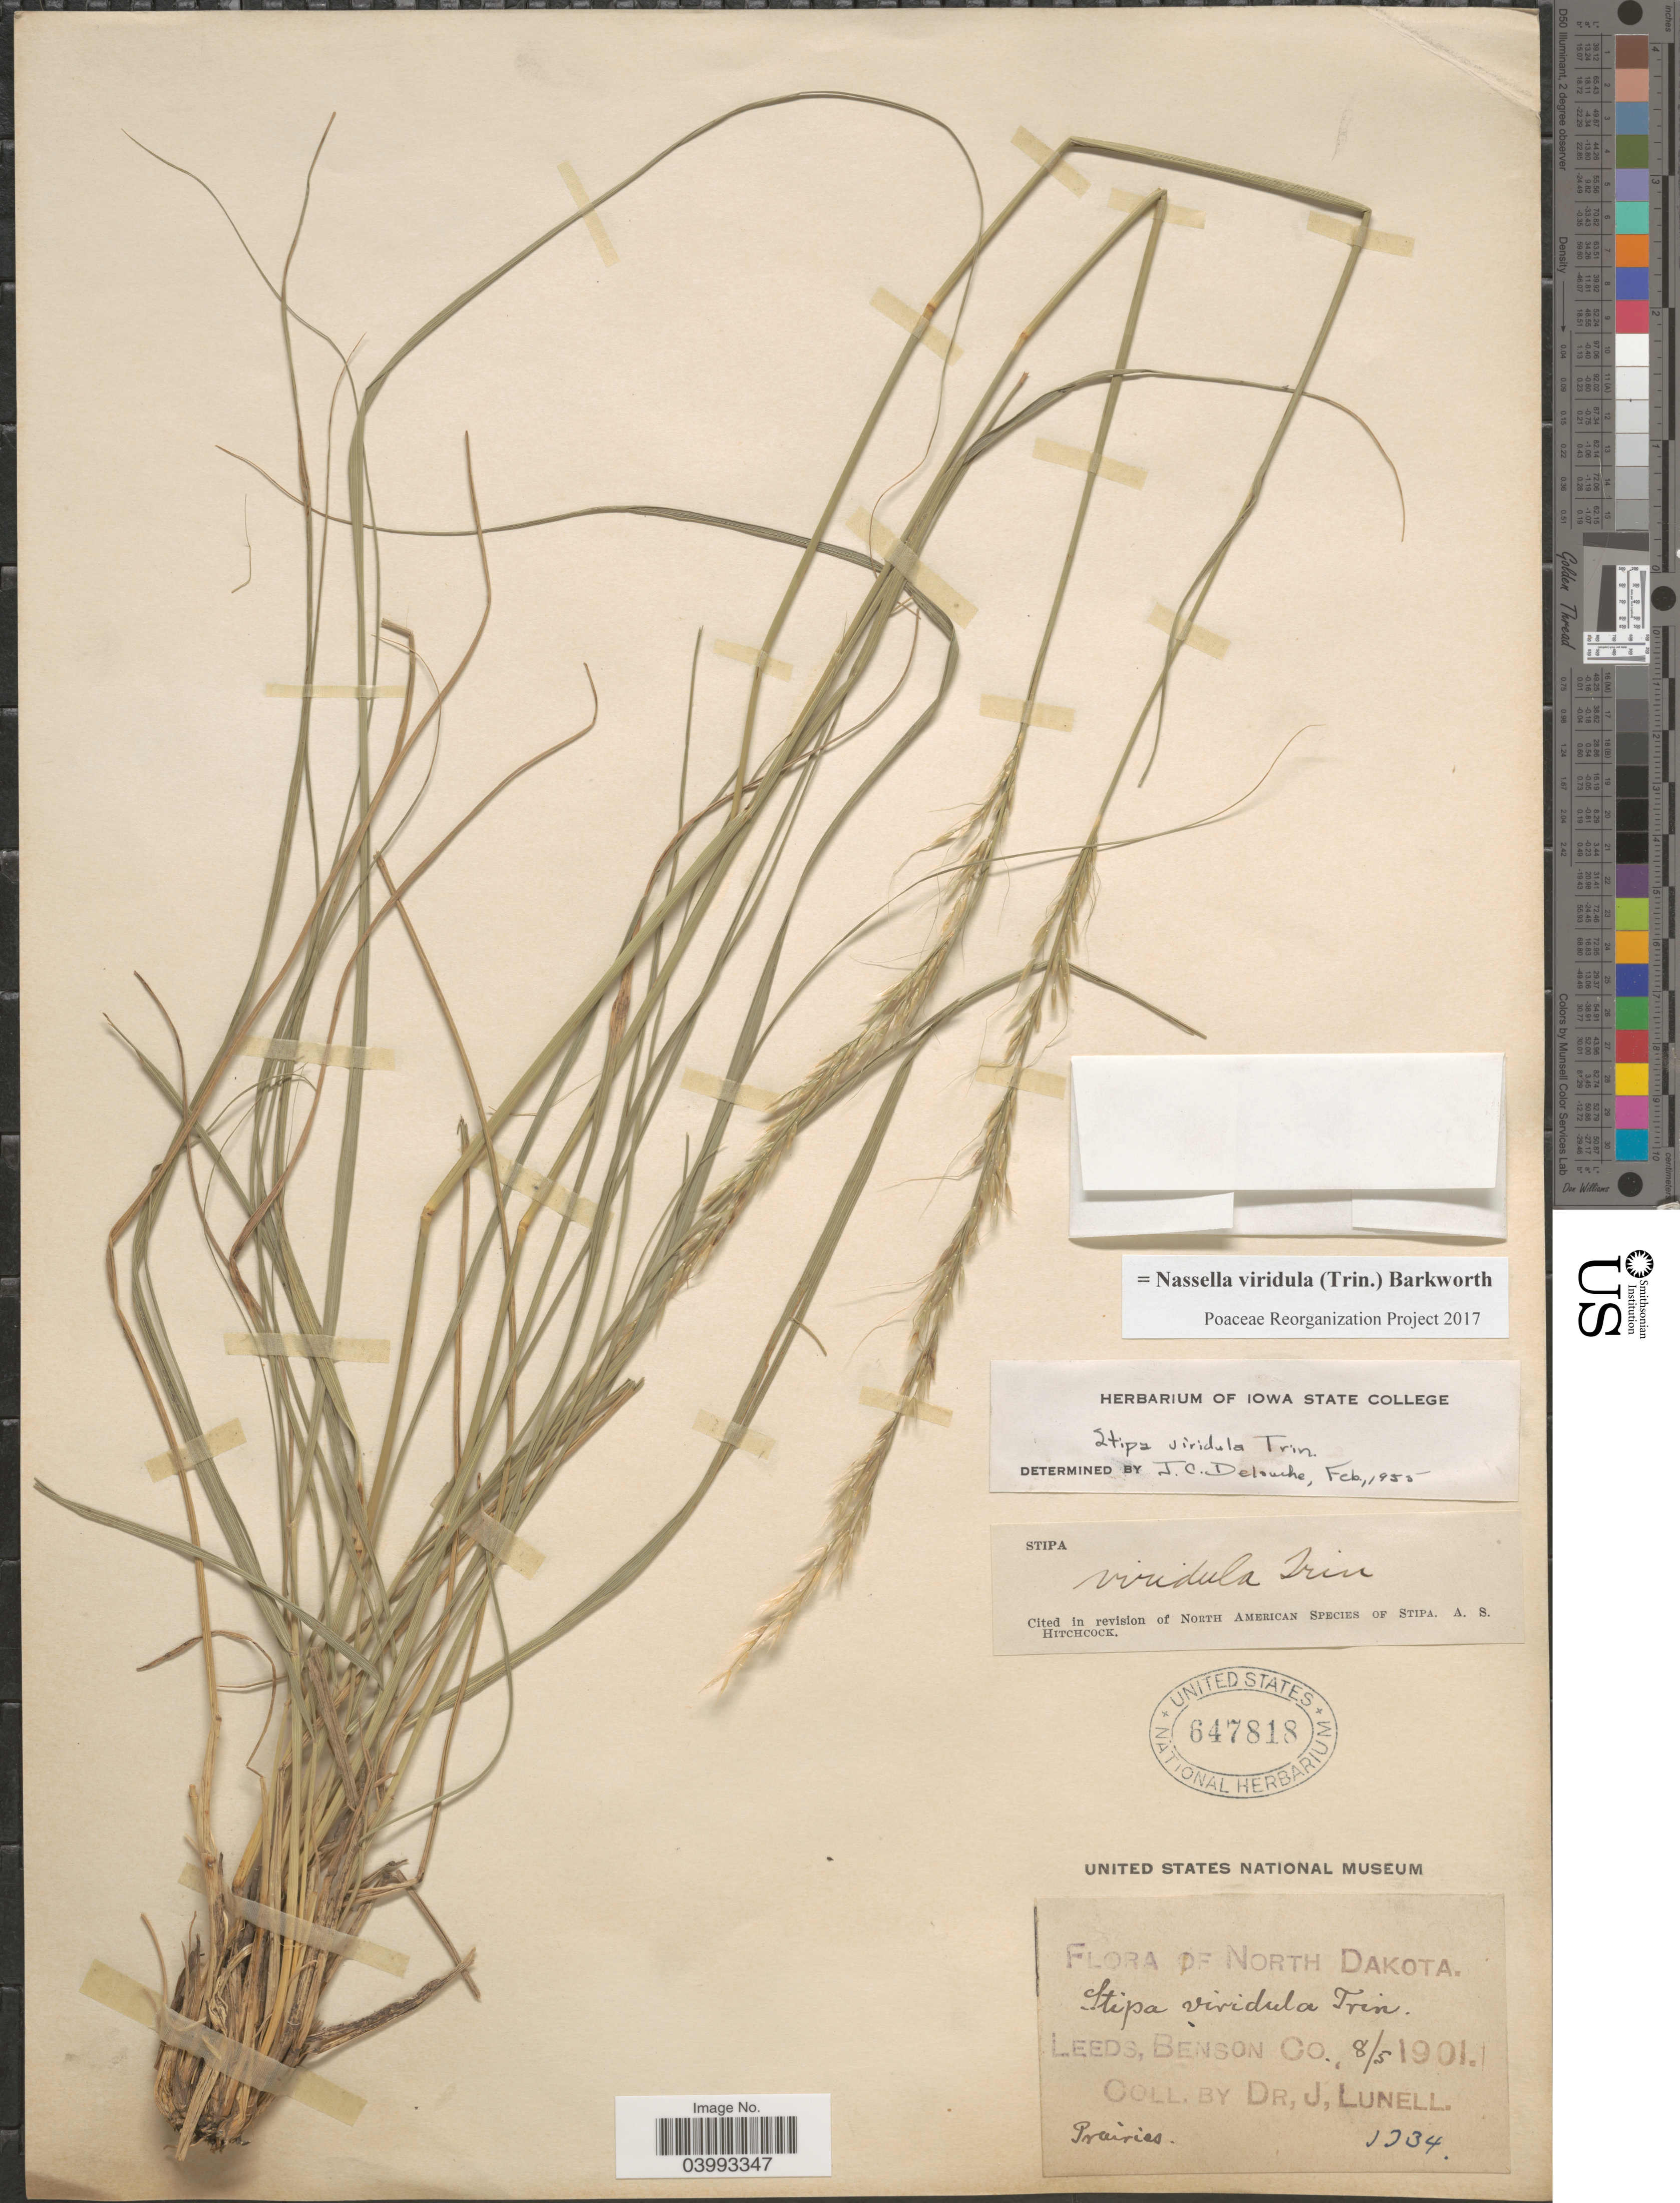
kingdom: Plantae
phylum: Tracheophyta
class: Liliopsida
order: Poales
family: Poaceae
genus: Nassella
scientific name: Nassella viridula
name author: (Trin.) Barkworth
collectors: J. Lunell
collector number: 1334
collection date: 1901-08-05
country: United States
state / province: North Dakota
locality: Leeds, Benson Co.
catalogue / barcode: US 647818